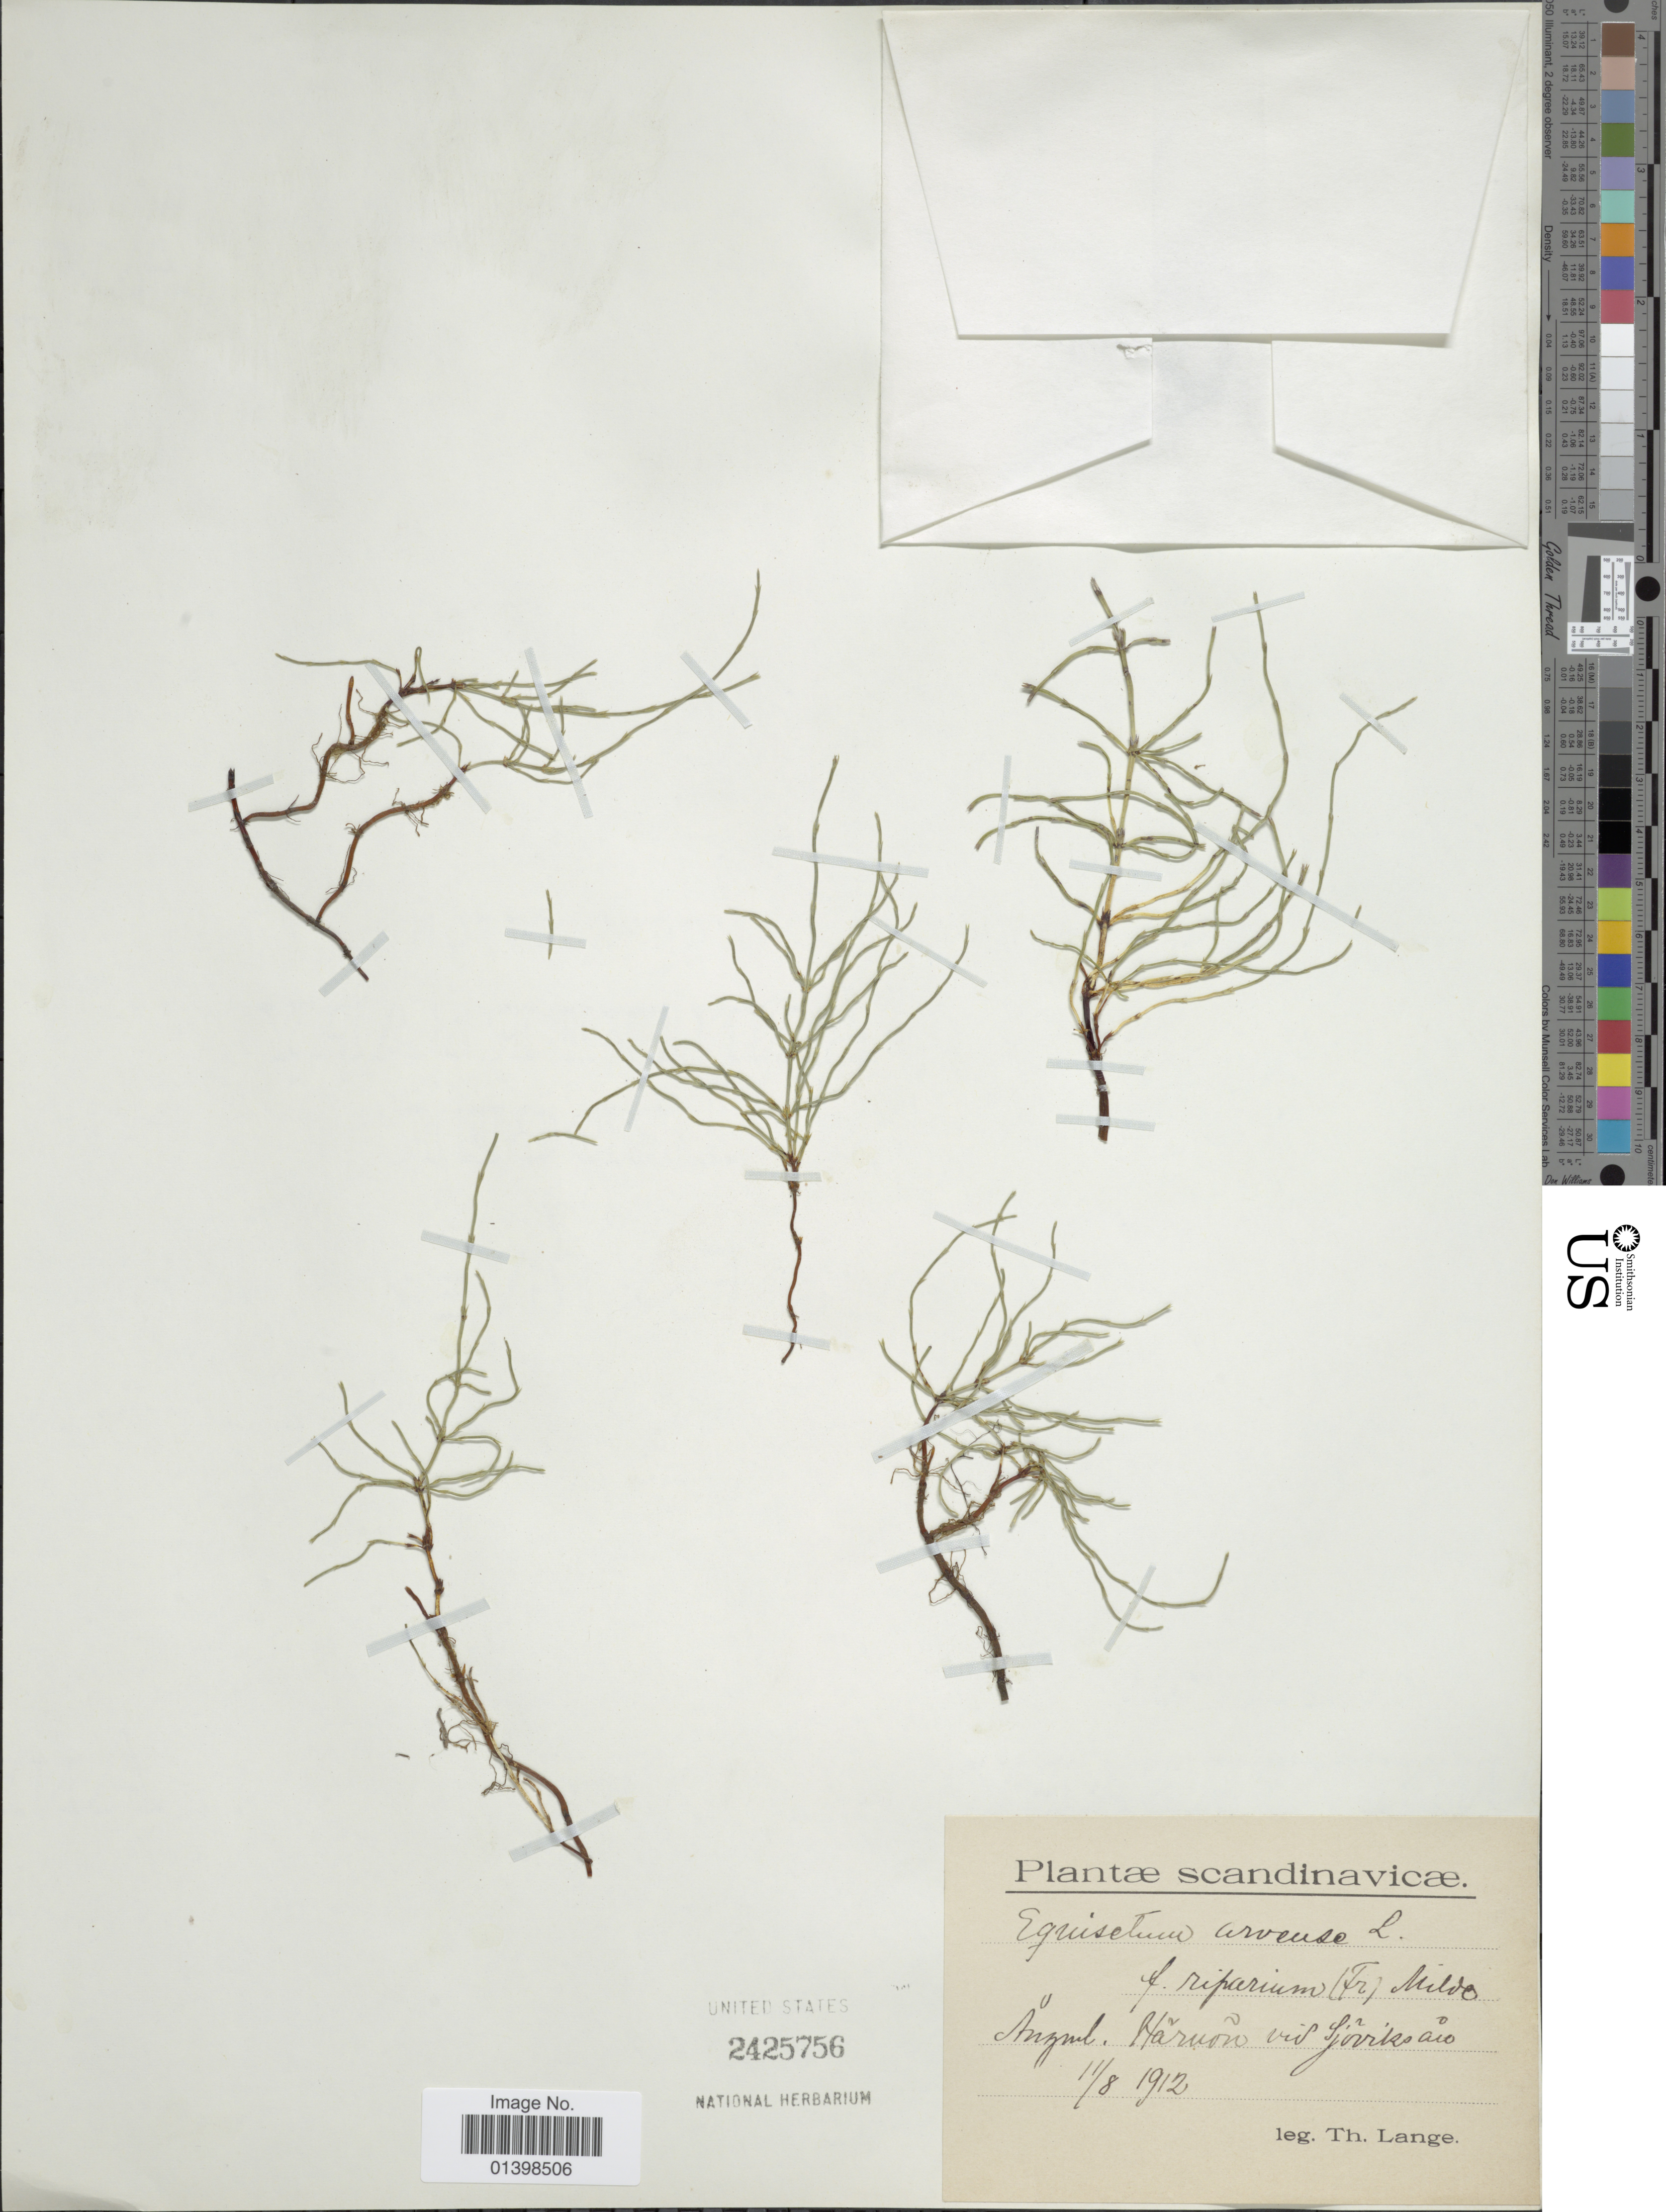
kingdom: Plantae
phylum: Tracheophyta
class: Polypodiopsida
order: Equisetales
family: Equisetaceae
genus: Equisetum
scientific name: Equisetum arvense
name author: L.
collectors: J. H. Langenheim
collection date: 1912-08-11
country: Sweden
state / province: Västernorrland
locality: Scandinavicæ, Ångml, Hãruon, vid Sjoviksåio [interpreted]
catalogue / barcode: US 2425756